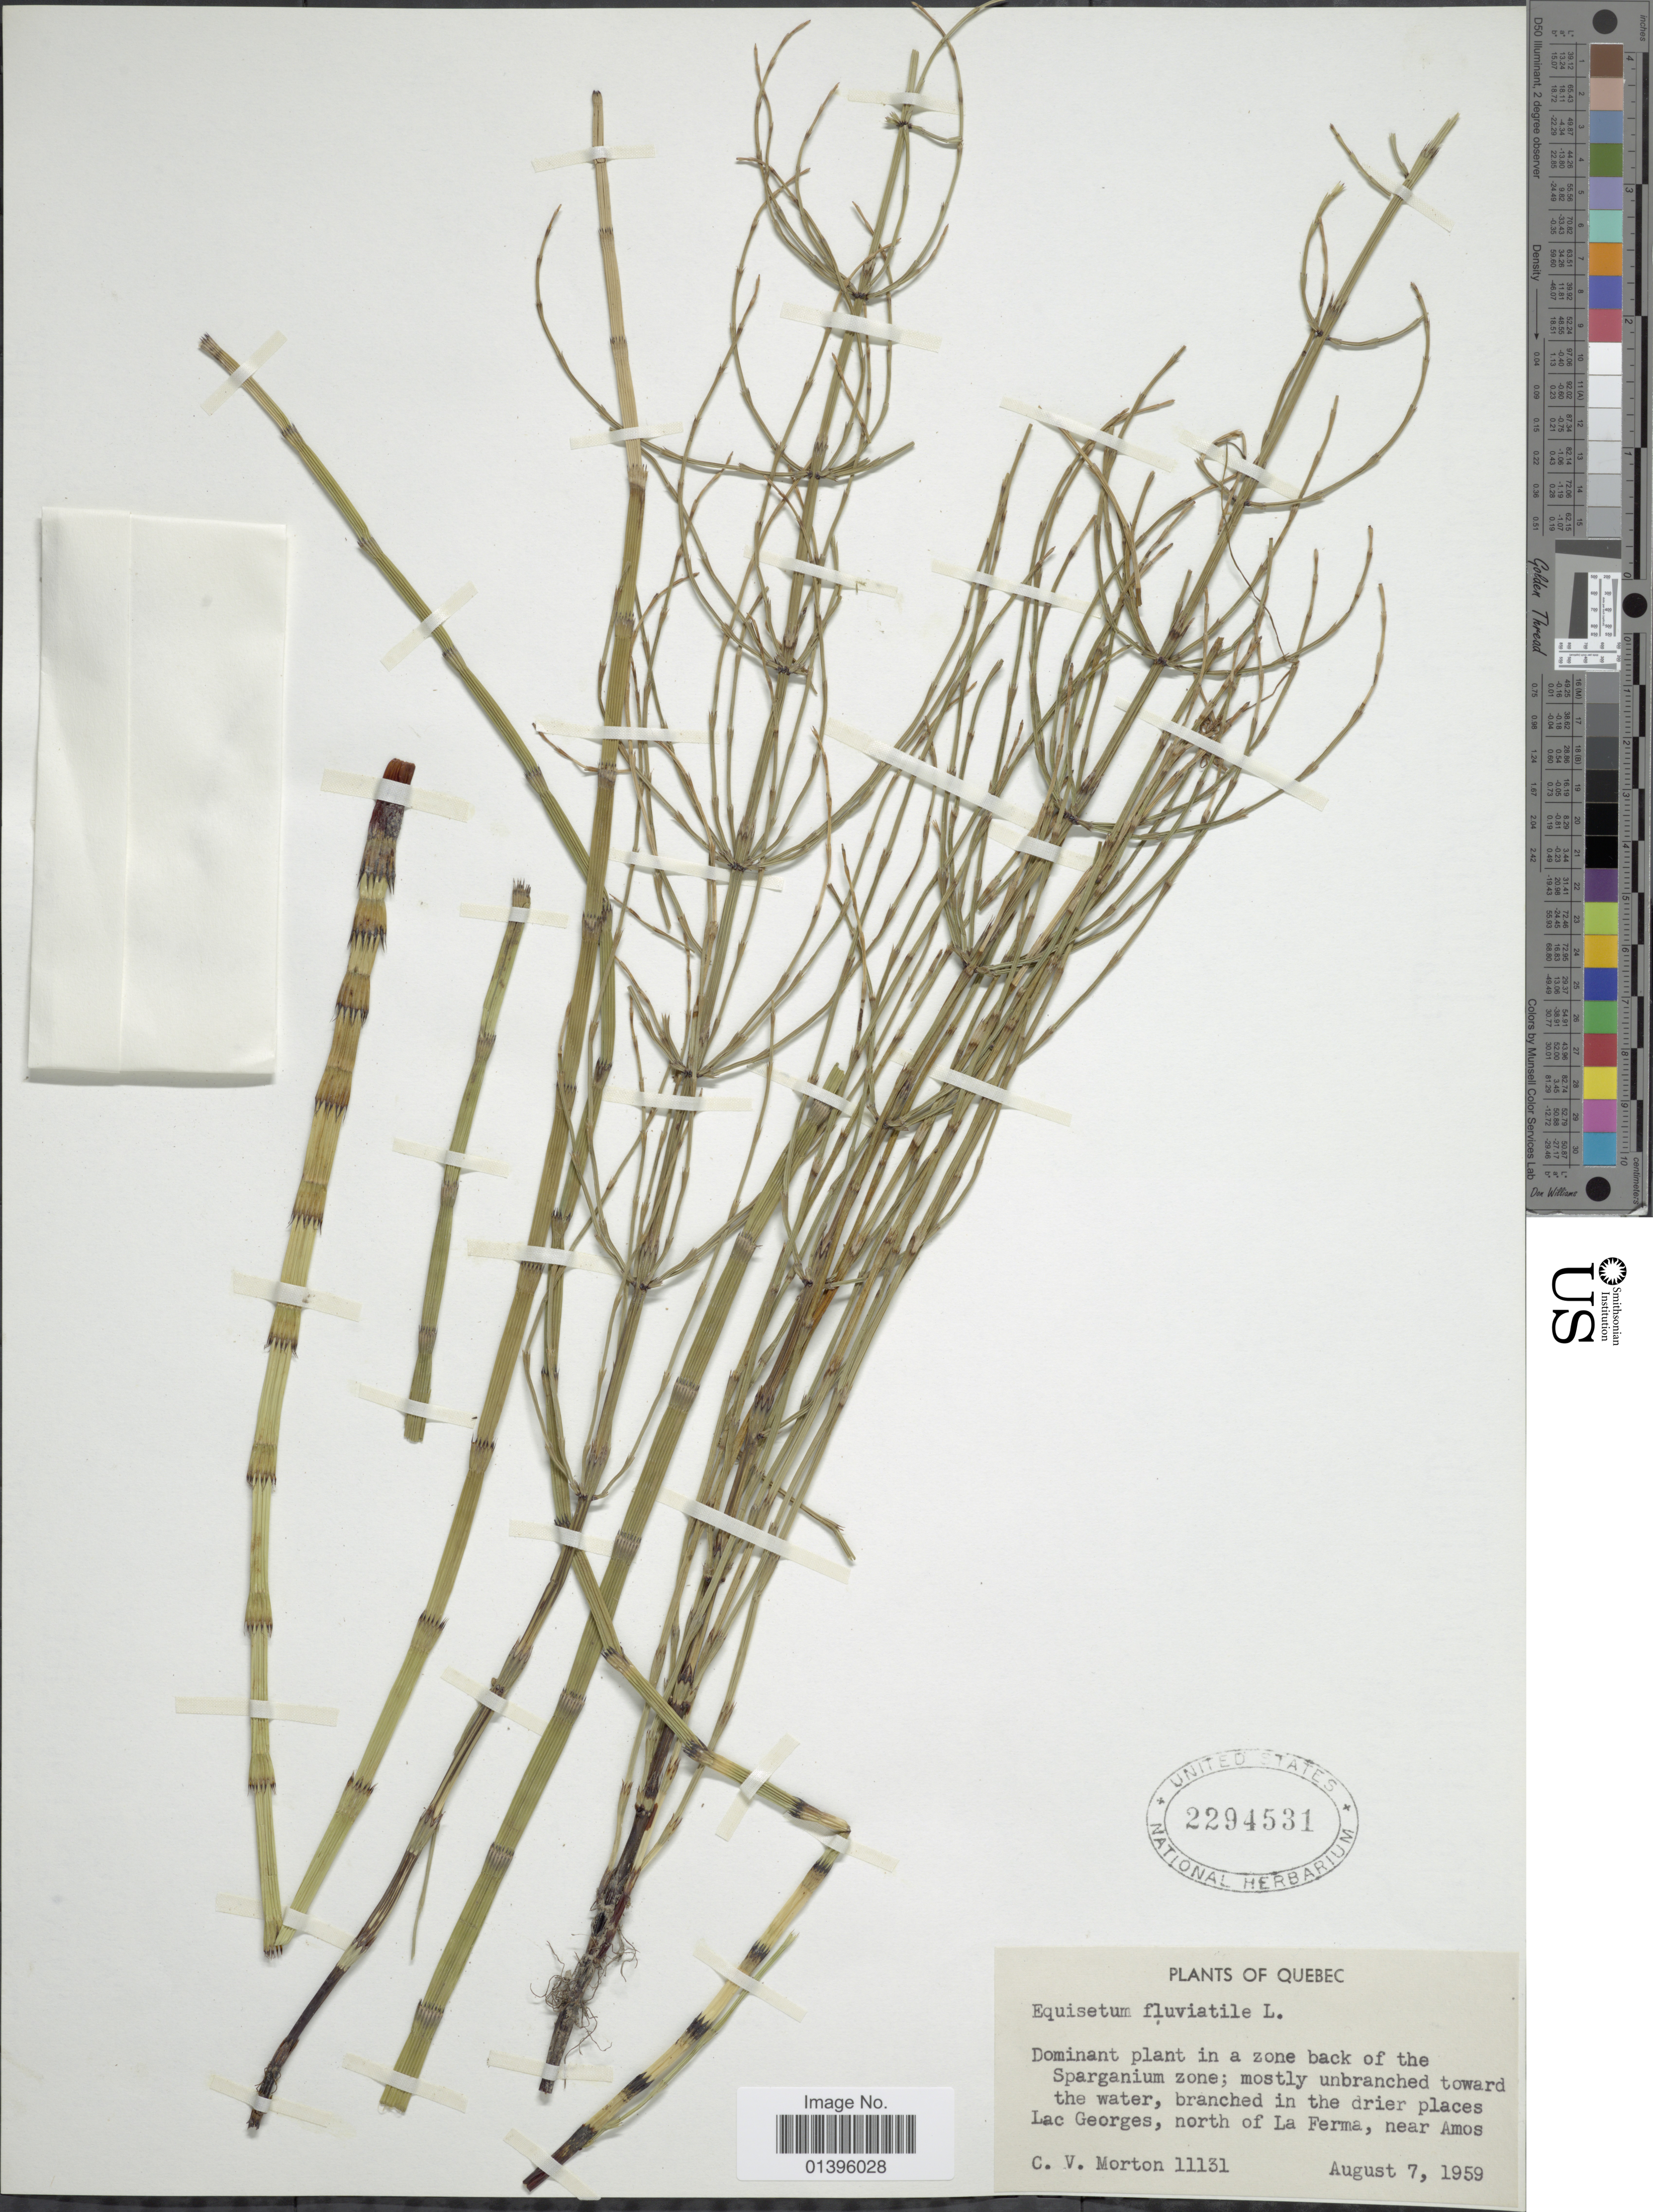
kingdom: Plantae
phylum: Tracheophyta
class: Polypodiopsida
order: Equisetales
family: Equisetaceae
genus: Equisetum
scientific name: Equisetum fluviatile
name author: L.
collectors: C. V. Morton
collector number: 11131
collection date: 1959-08-07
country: Canada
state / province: Quebec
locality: Branched in the drier places Lac Georges, north of La Ferma, near Amos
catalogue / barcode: US 2294531